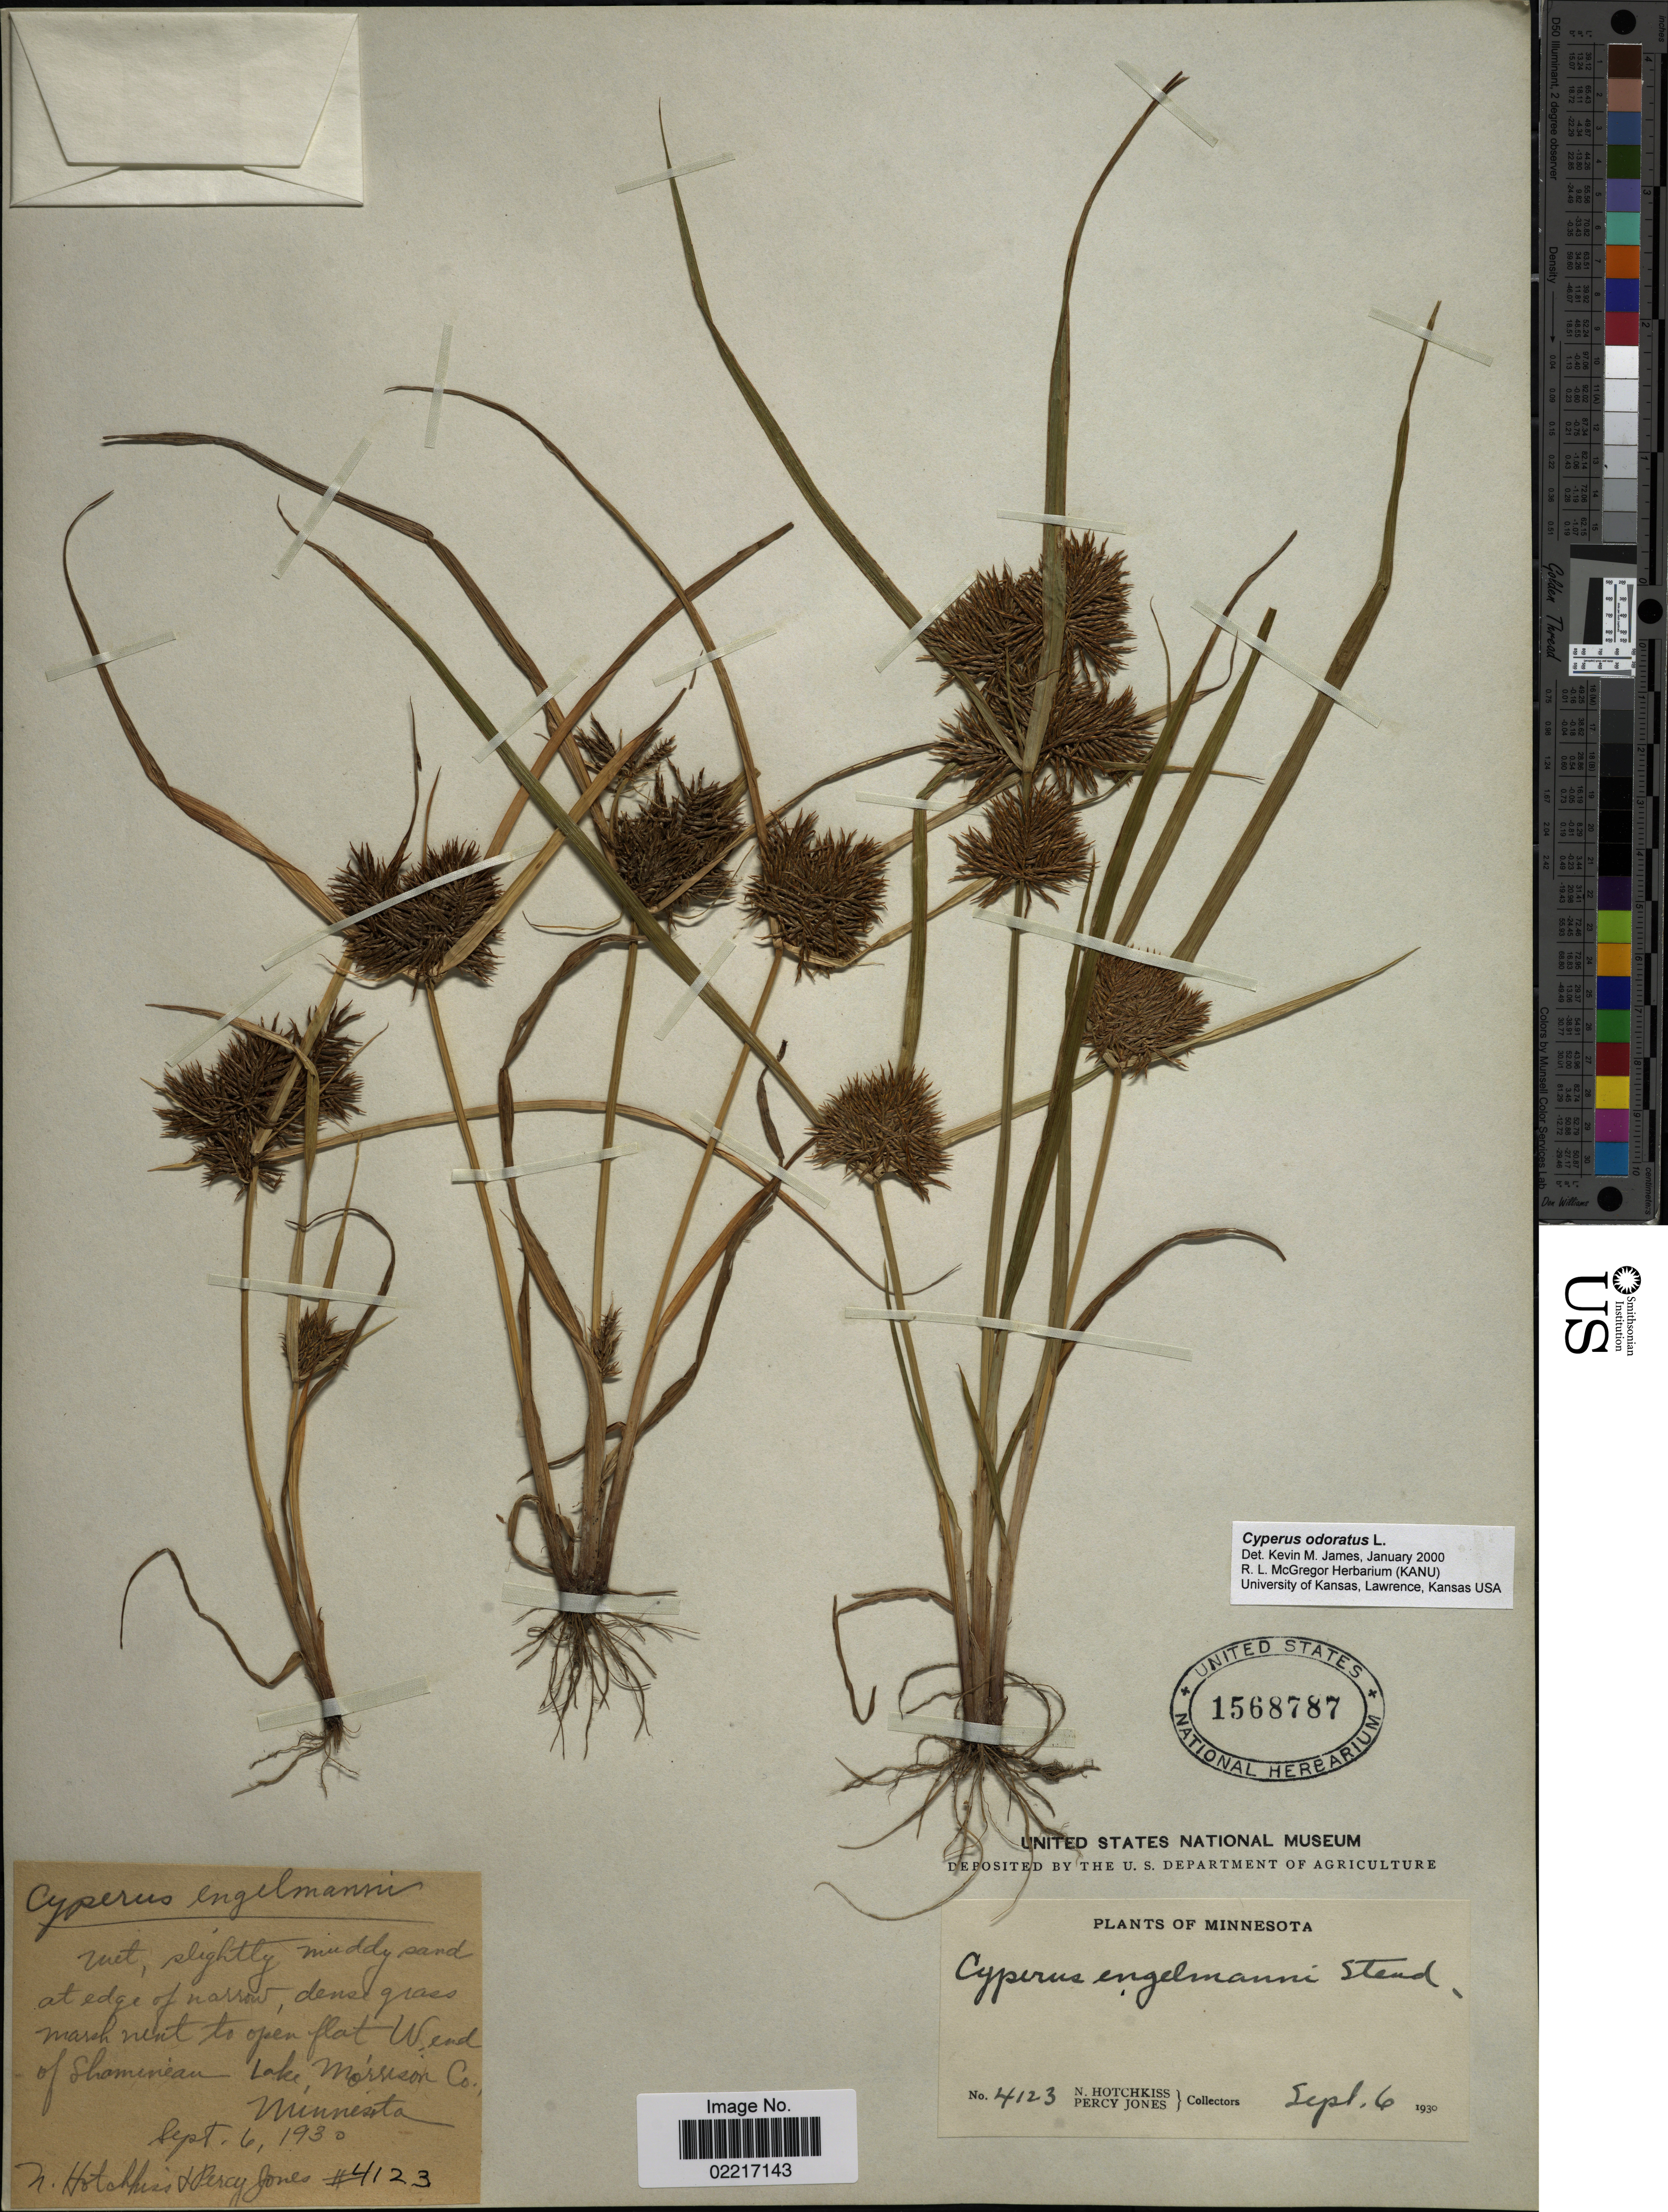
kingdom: Plantae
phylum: Tracheophyta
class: Liliopsida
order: Poales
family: Cyperaceae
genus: Cyperus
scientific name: Cyperus odoratus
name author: L.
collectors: N. Hotchkiss & P. Jones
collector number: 4123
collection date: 1930-09-06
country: United States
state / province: Minnesota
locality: Shamineau Lake, Morrison Co.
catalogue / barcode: US 1568787